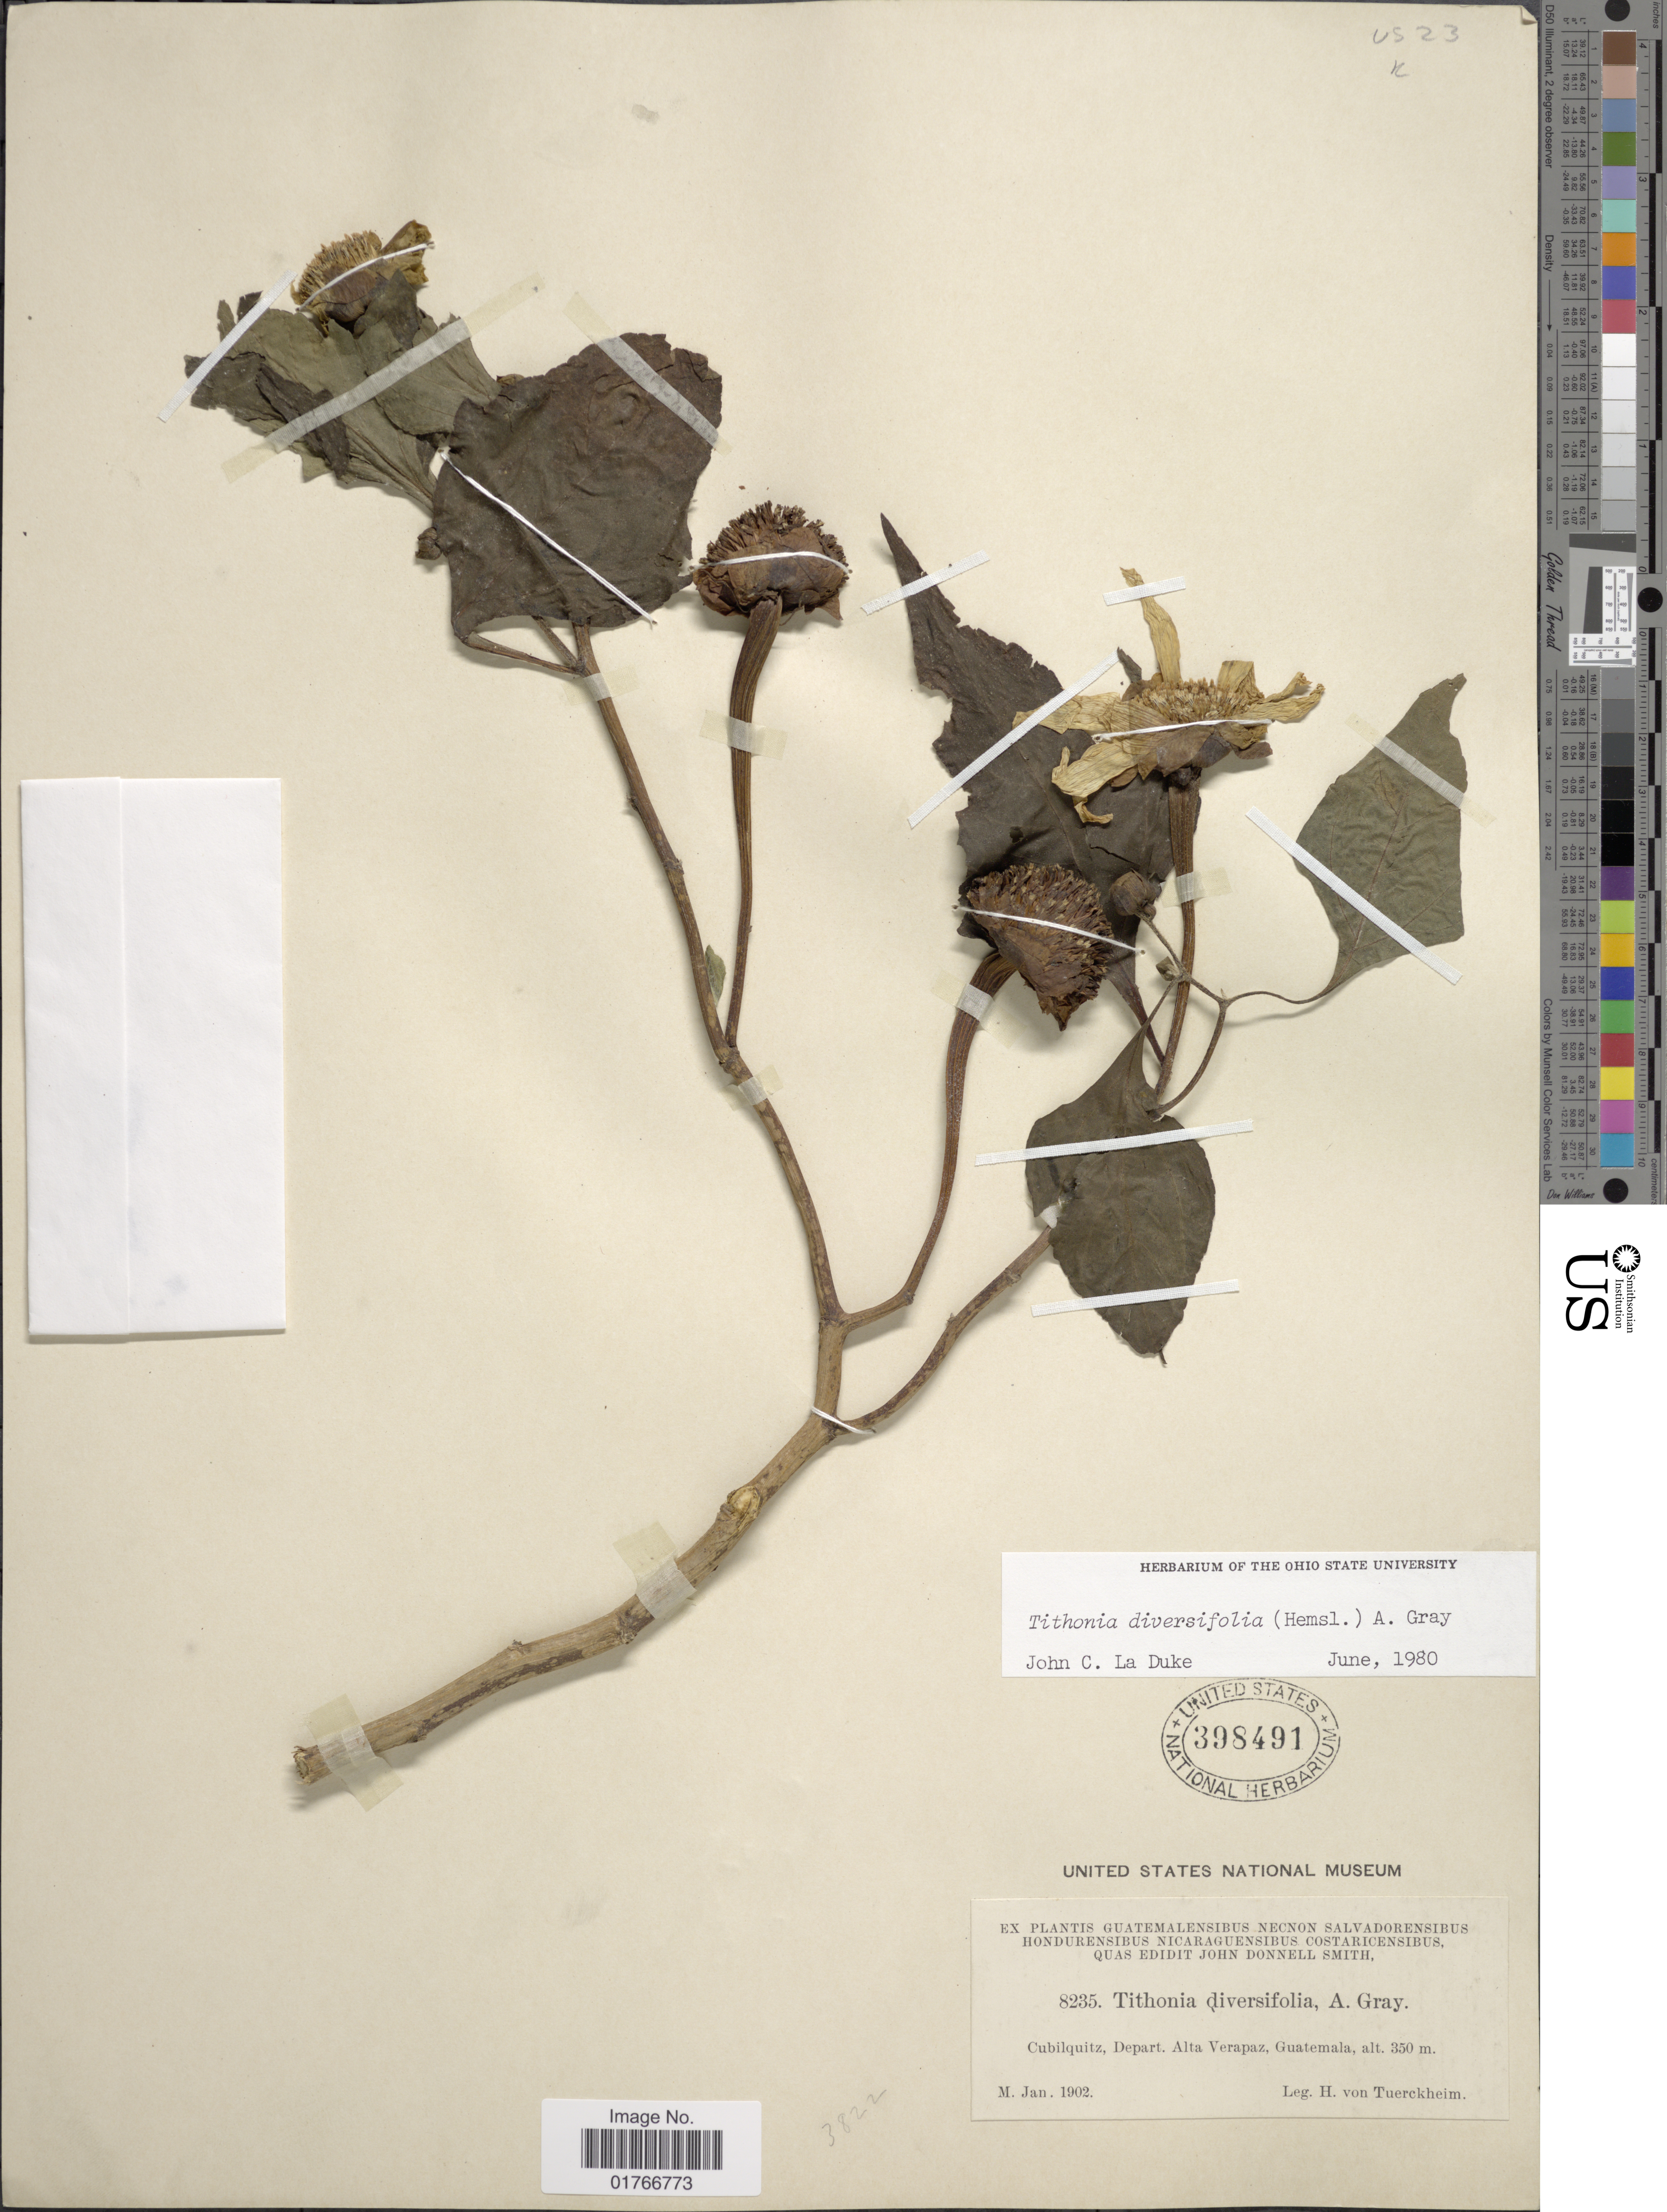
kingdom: Plantae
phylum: Tracheophyta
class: Magnoliopsida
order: Asterales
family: Asteraceae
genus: Tithonia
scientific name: Tithonia diversifolia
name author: (Hemsl.) A. Gray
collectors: H. von Türckheim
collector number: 8235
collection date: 1902-01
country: Guatemala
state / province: Alta Verapaz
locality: Cubilquitz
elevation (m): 350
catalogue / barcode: US 398491